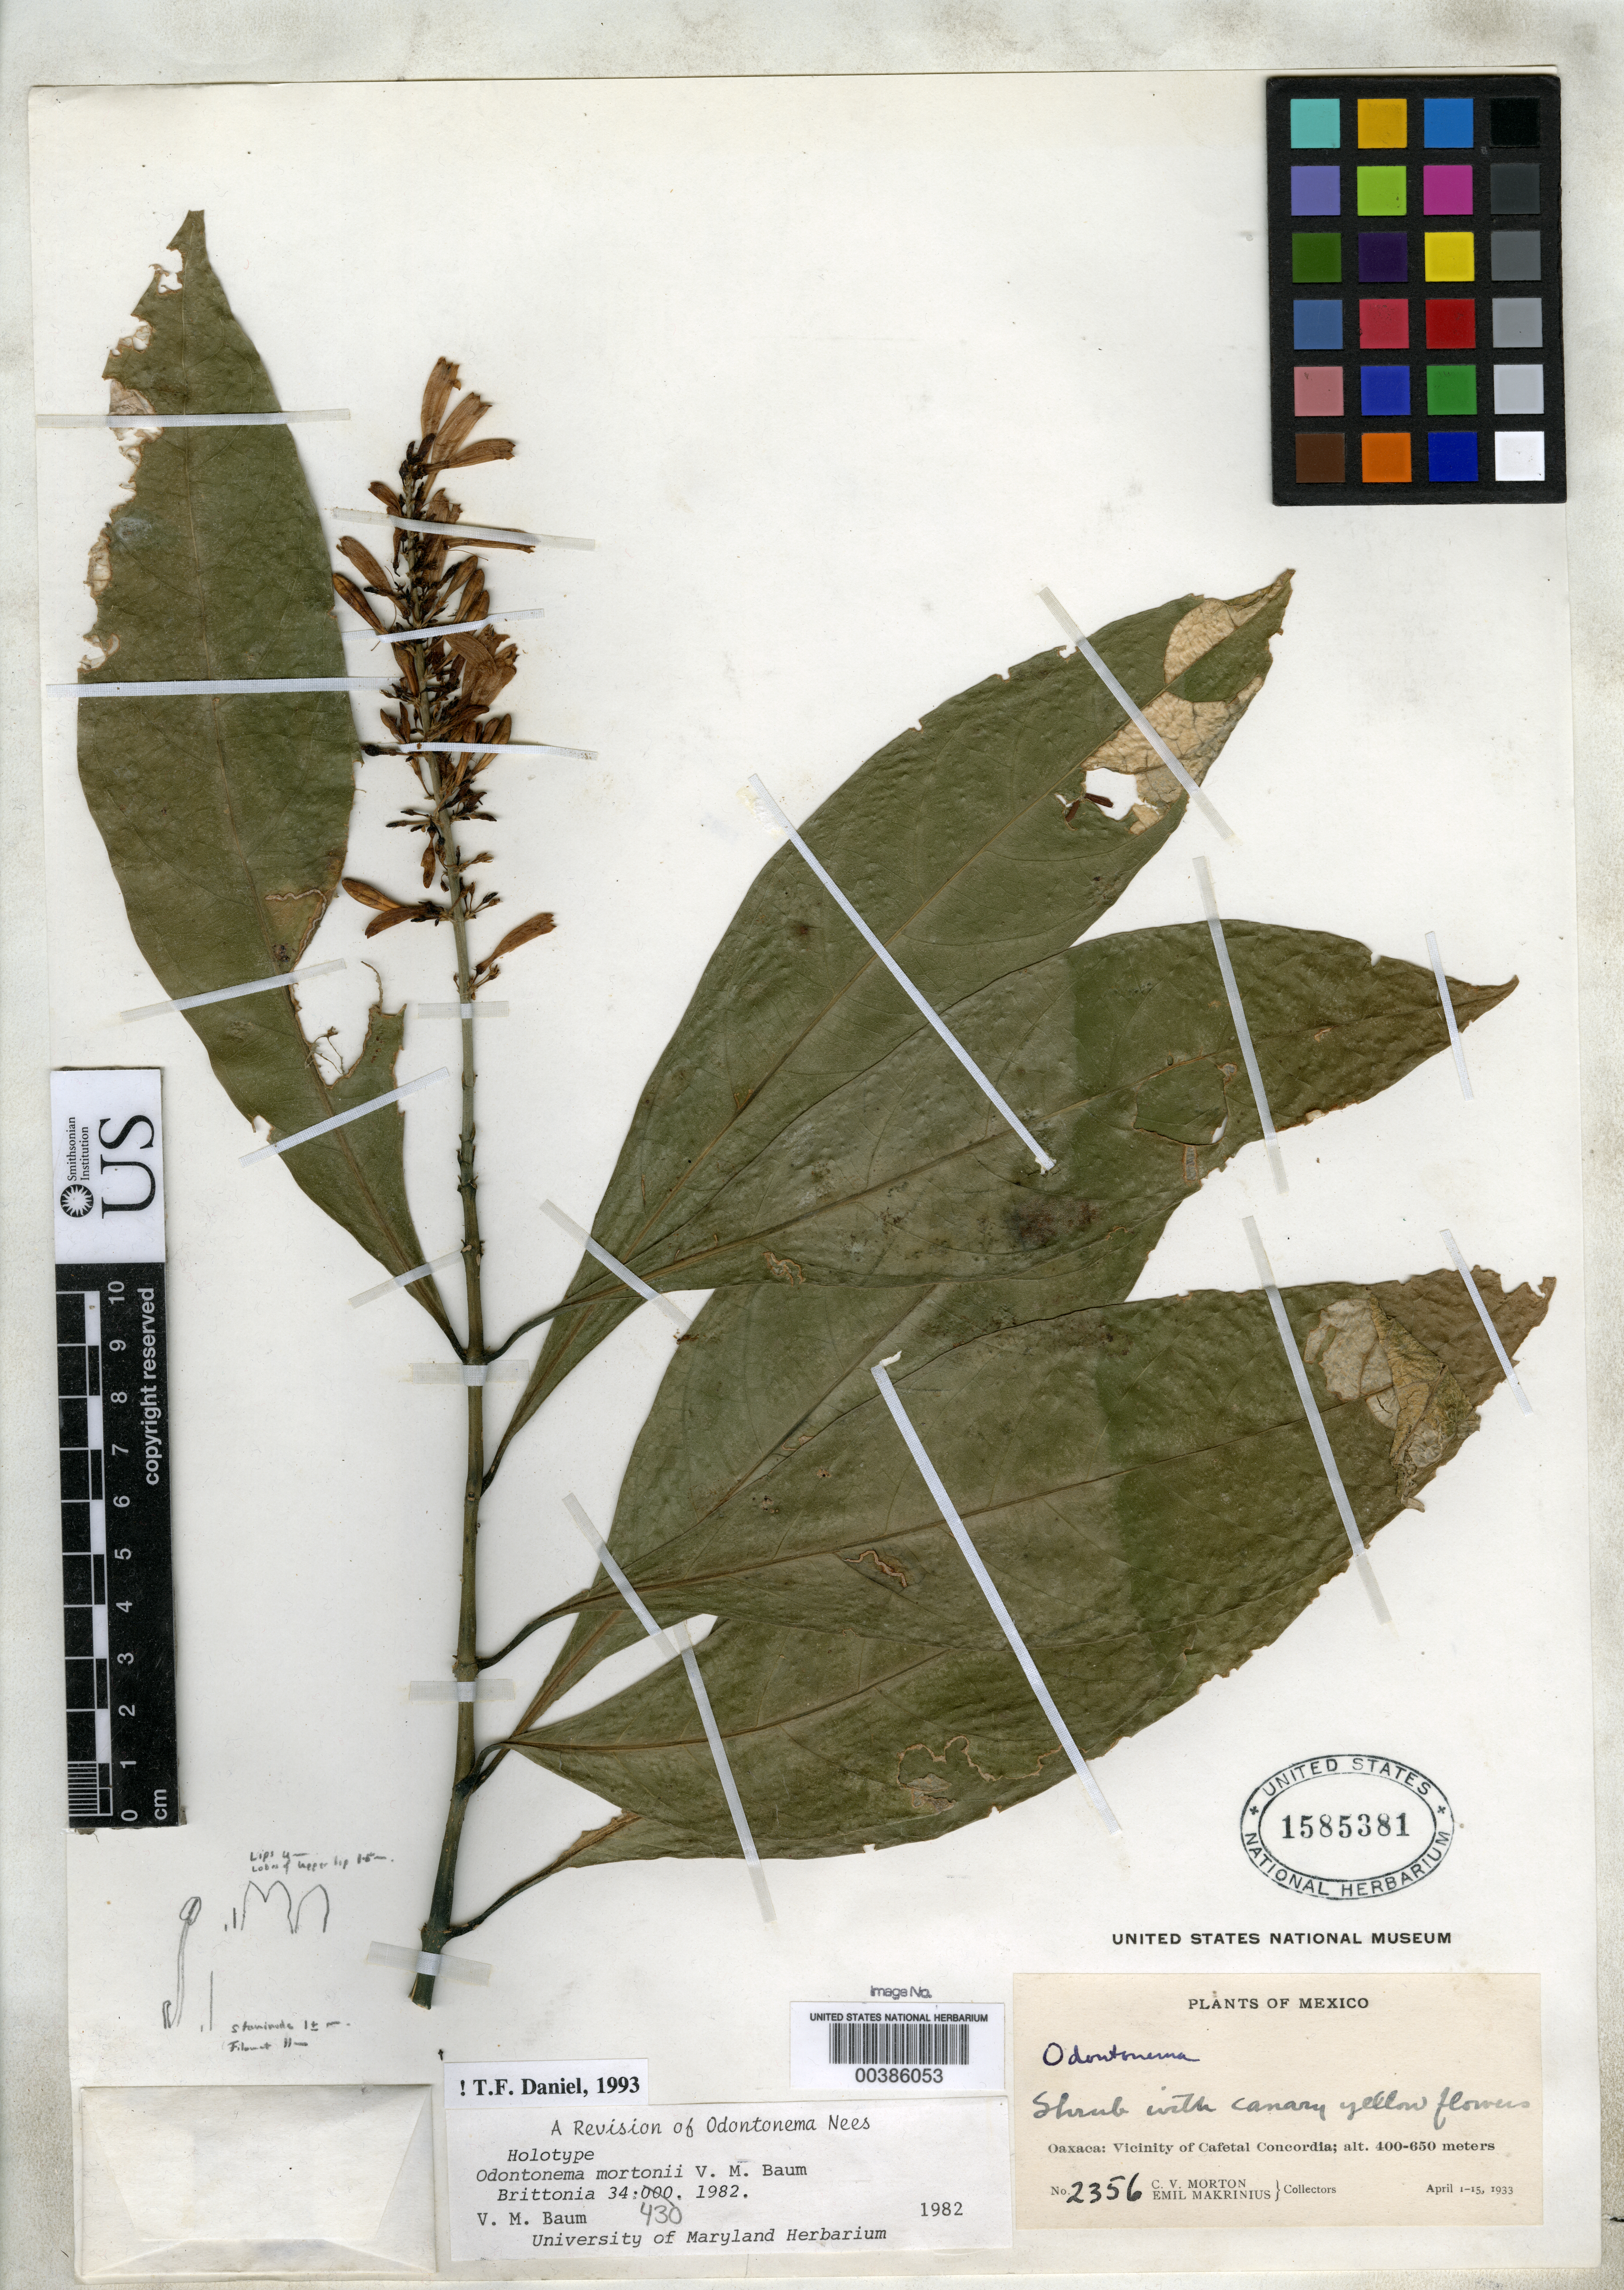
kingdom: Plantae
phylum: Tracheophyta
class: Magnoliopsida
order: Lamiales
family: Acanthaceae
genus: Odontonema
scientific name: Odontonema mortonii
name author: Baum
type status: Holotype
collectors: C. V. Morton & E. Makrinius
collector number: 2356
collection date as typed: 01 Apr 1933 to 15 Apr 1933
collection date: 1933-04-01/1933-04-15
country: Mexico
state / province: Oaxaca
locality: Vicinity of Cafetal Concordia.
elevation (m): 400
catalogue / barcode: US 1585381